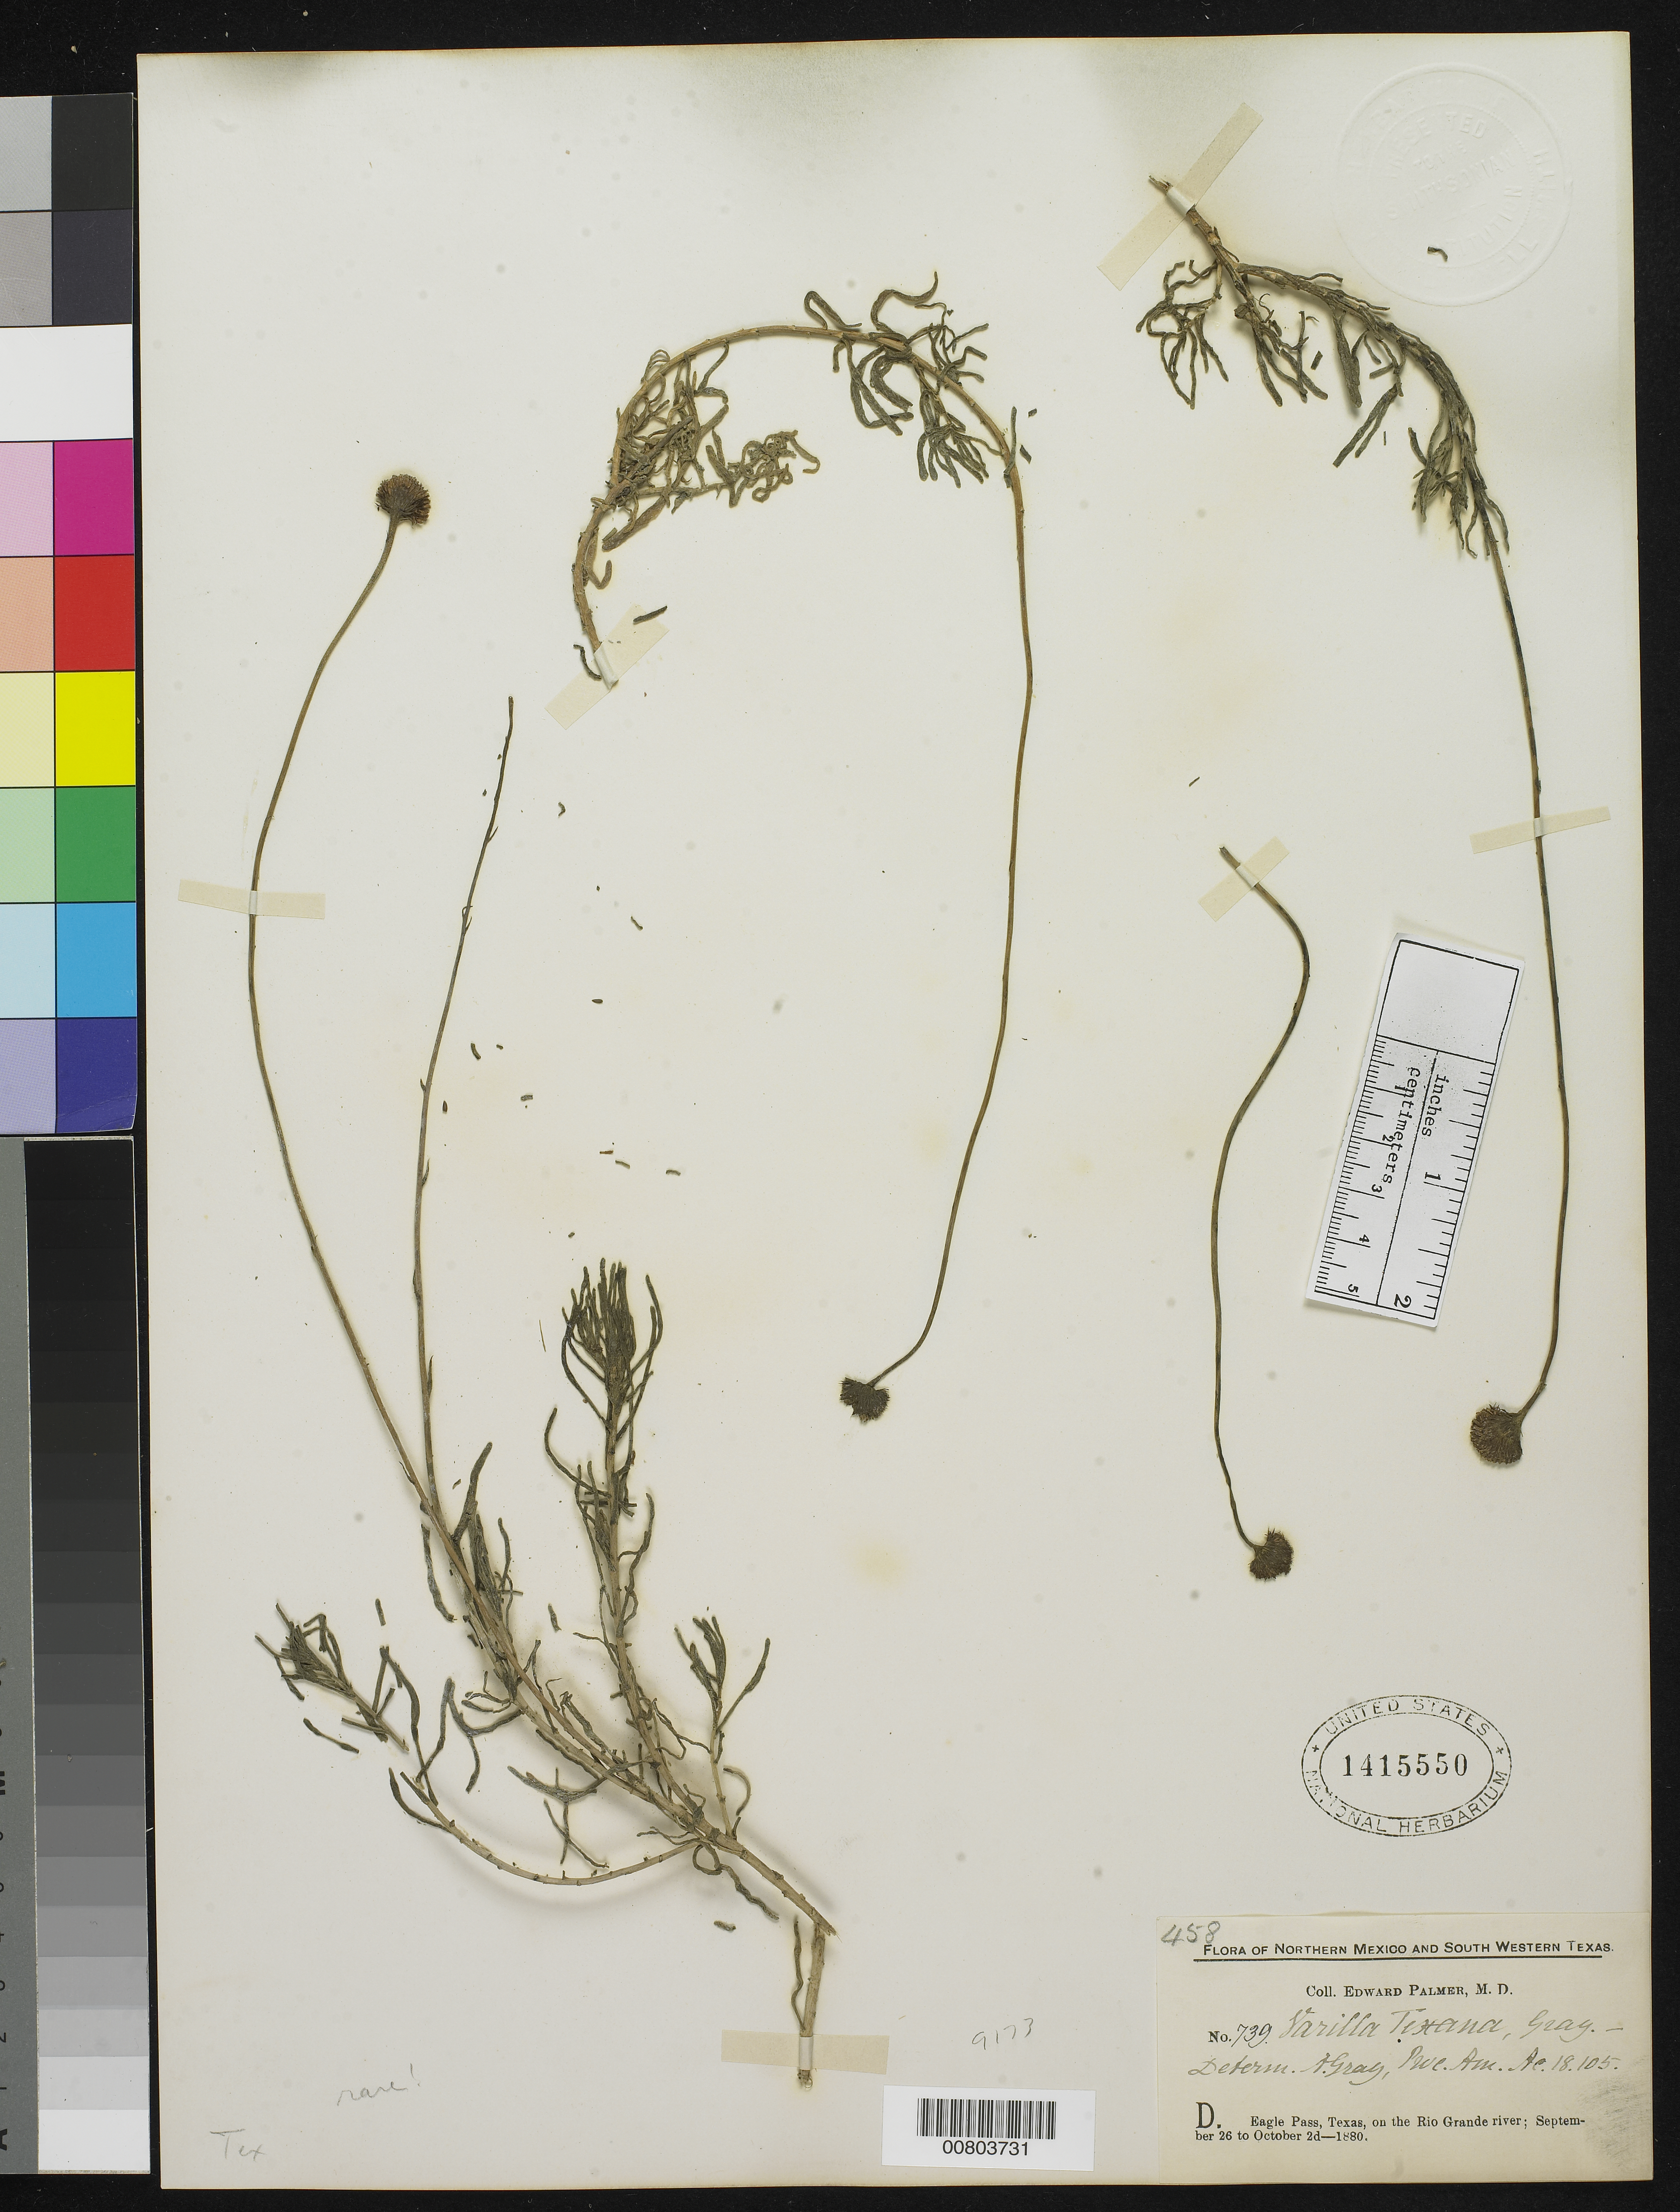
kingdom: Plantae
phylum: Tracheophyta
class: Magnoliopsida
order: Asterales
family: Asteraceae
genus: Varilla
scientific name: Varilla texana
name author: A. Gray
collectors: E. Palmer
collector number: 739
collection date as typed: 26 Sep 1880 to 02 Oct 1880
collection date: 1880-09-26/1880-10-02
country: United States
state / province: Texas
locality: D. Eagle Pass, SW Texas, on the Rio Grande river.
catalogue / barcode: US 1415550